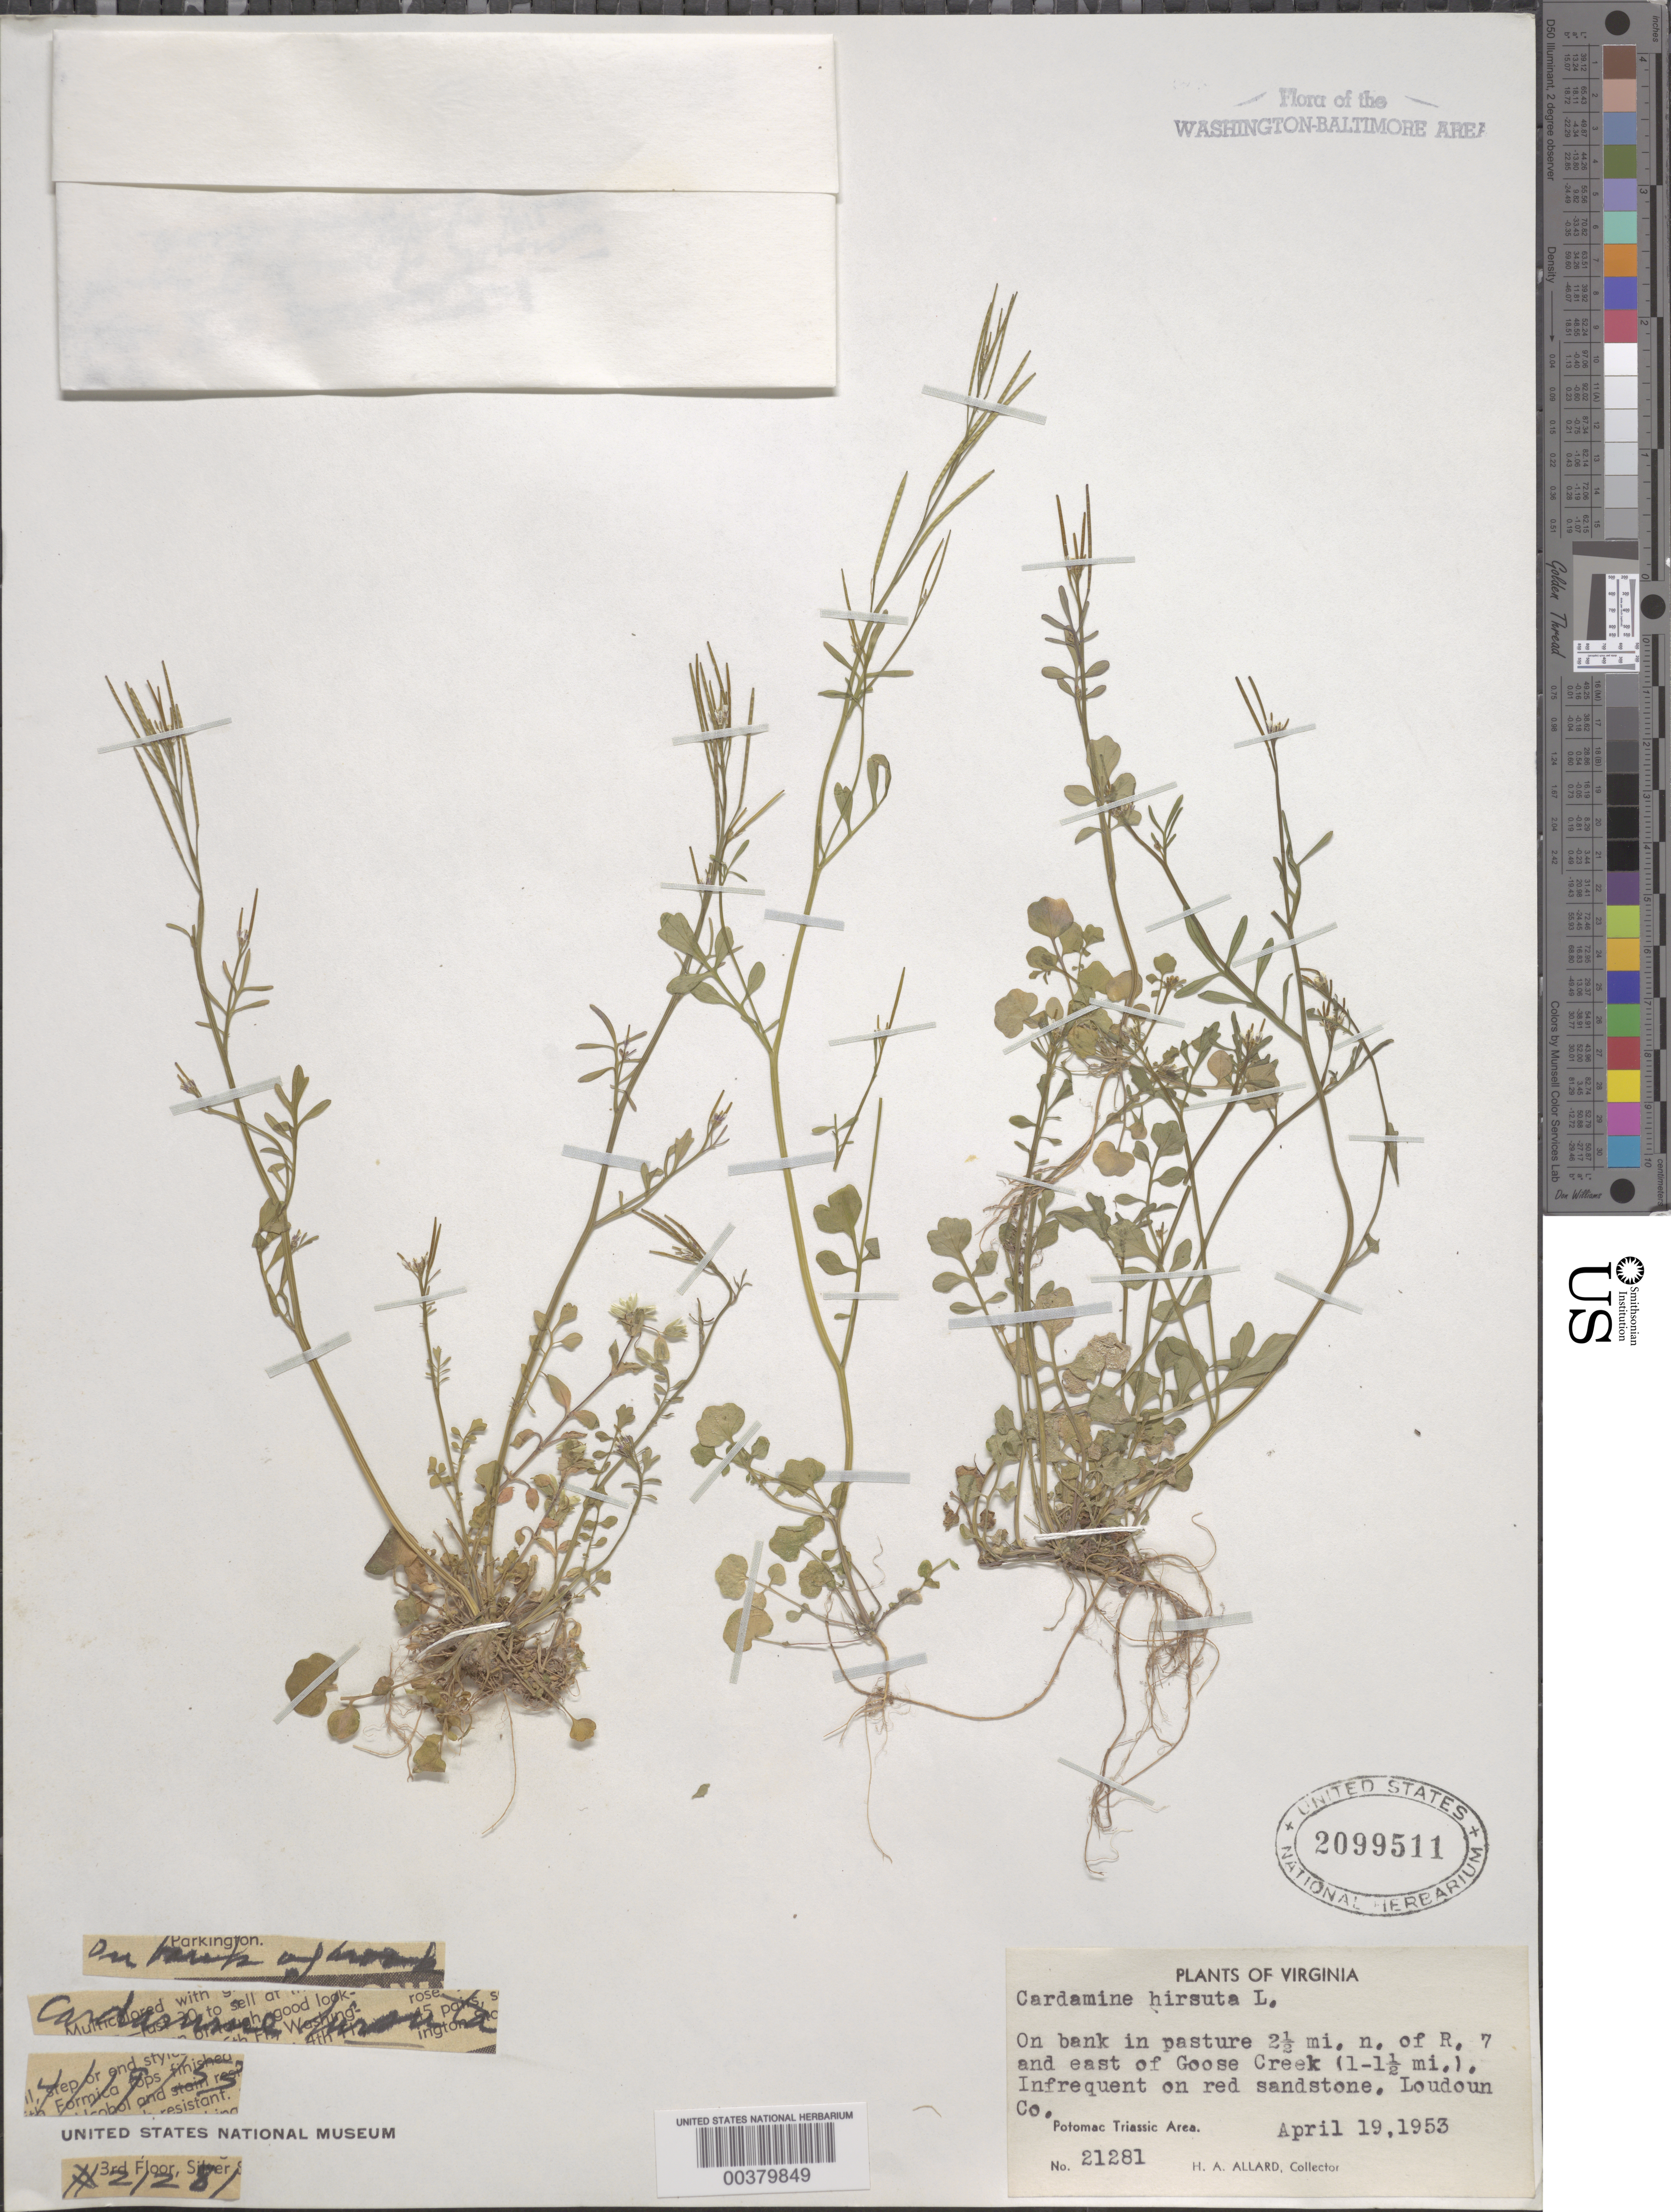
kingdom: Plantae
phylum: Tracheophyta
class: Magnoliopsida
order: Brassicales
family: Brassicaceae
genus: Cardamine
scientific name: Cardamine hirsuta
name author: L.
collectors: H. A. Allard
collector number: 21281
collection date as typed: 19 Apr 1953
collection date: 1953-04-19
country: United States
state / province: Virginia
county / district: Loudoun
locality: North of Route 7 and east of Goose Creek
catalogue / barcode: US 2099511